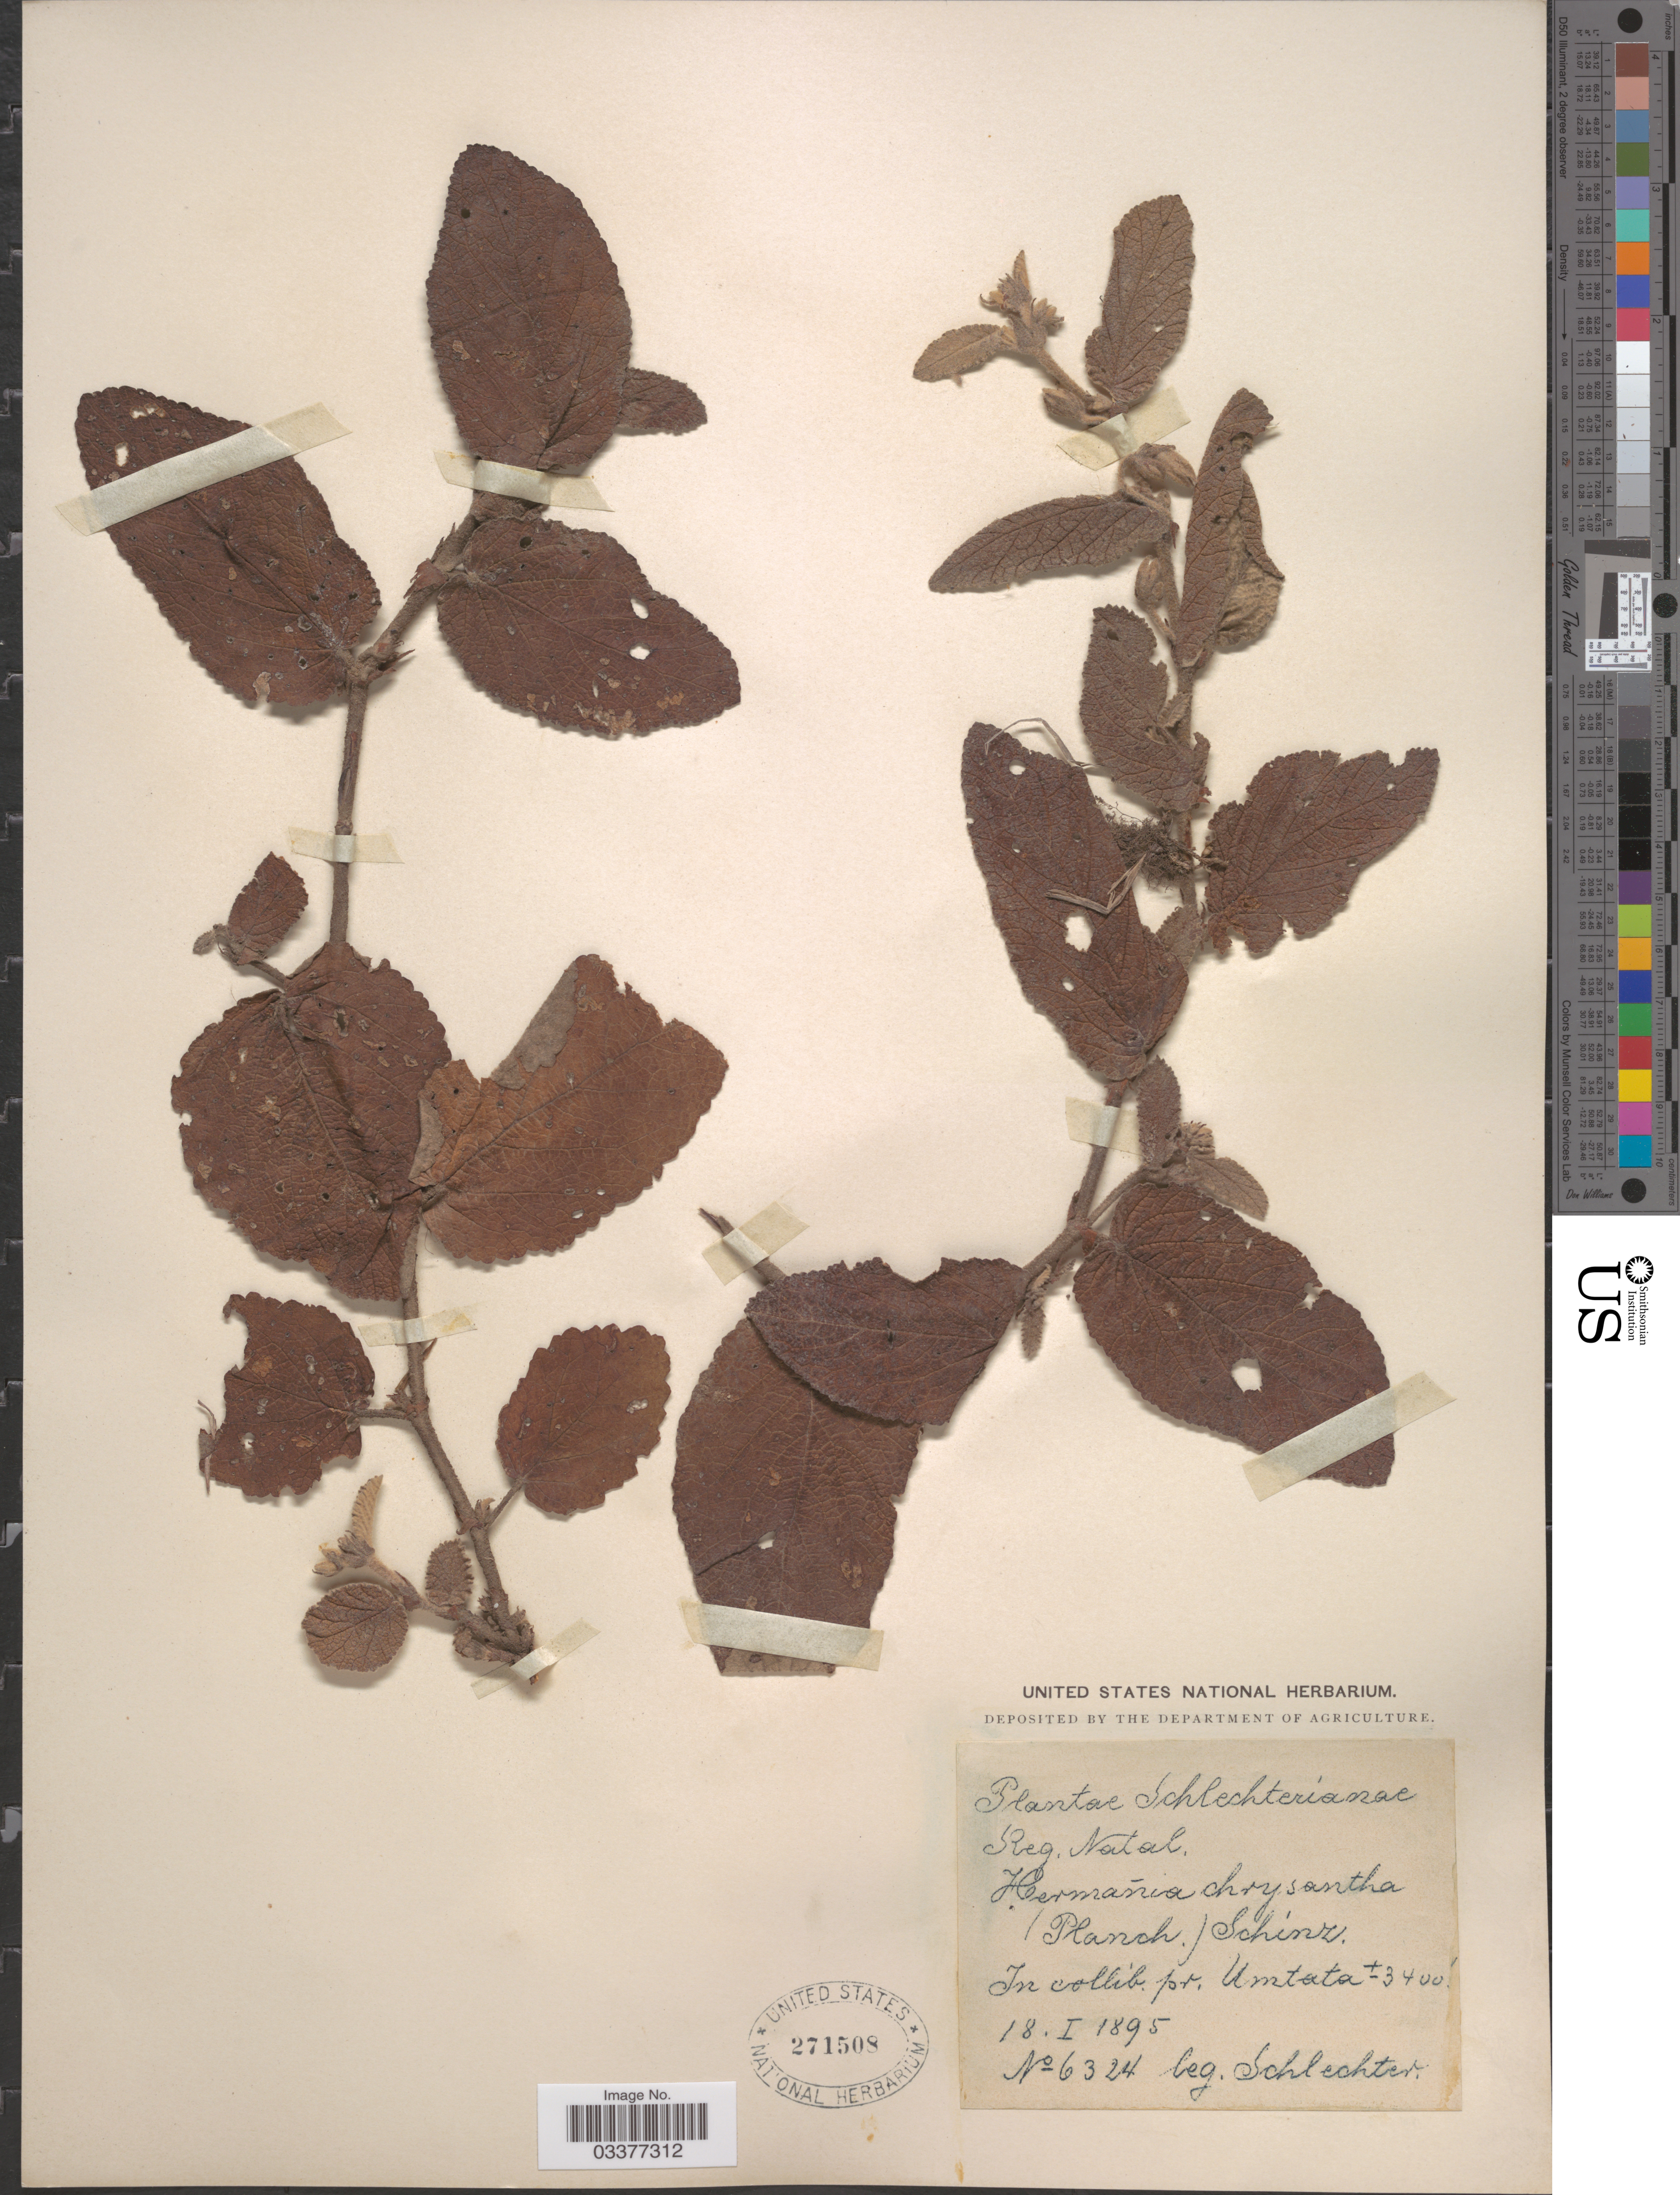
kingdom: Plantae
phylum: Tracheophyta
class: Magnoliopsida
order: Malvales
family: Malvaceae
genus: Hermannia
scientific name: Hermannia chrysantha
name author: (Planch.) Schinz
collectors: Schlechter, --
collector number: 6324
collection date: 1895-01-18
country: South Africa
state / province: KwaZulu-Natal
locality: Reg. Natal. In collib. pr. Umtata.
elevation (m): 1036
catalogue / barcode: US 271508